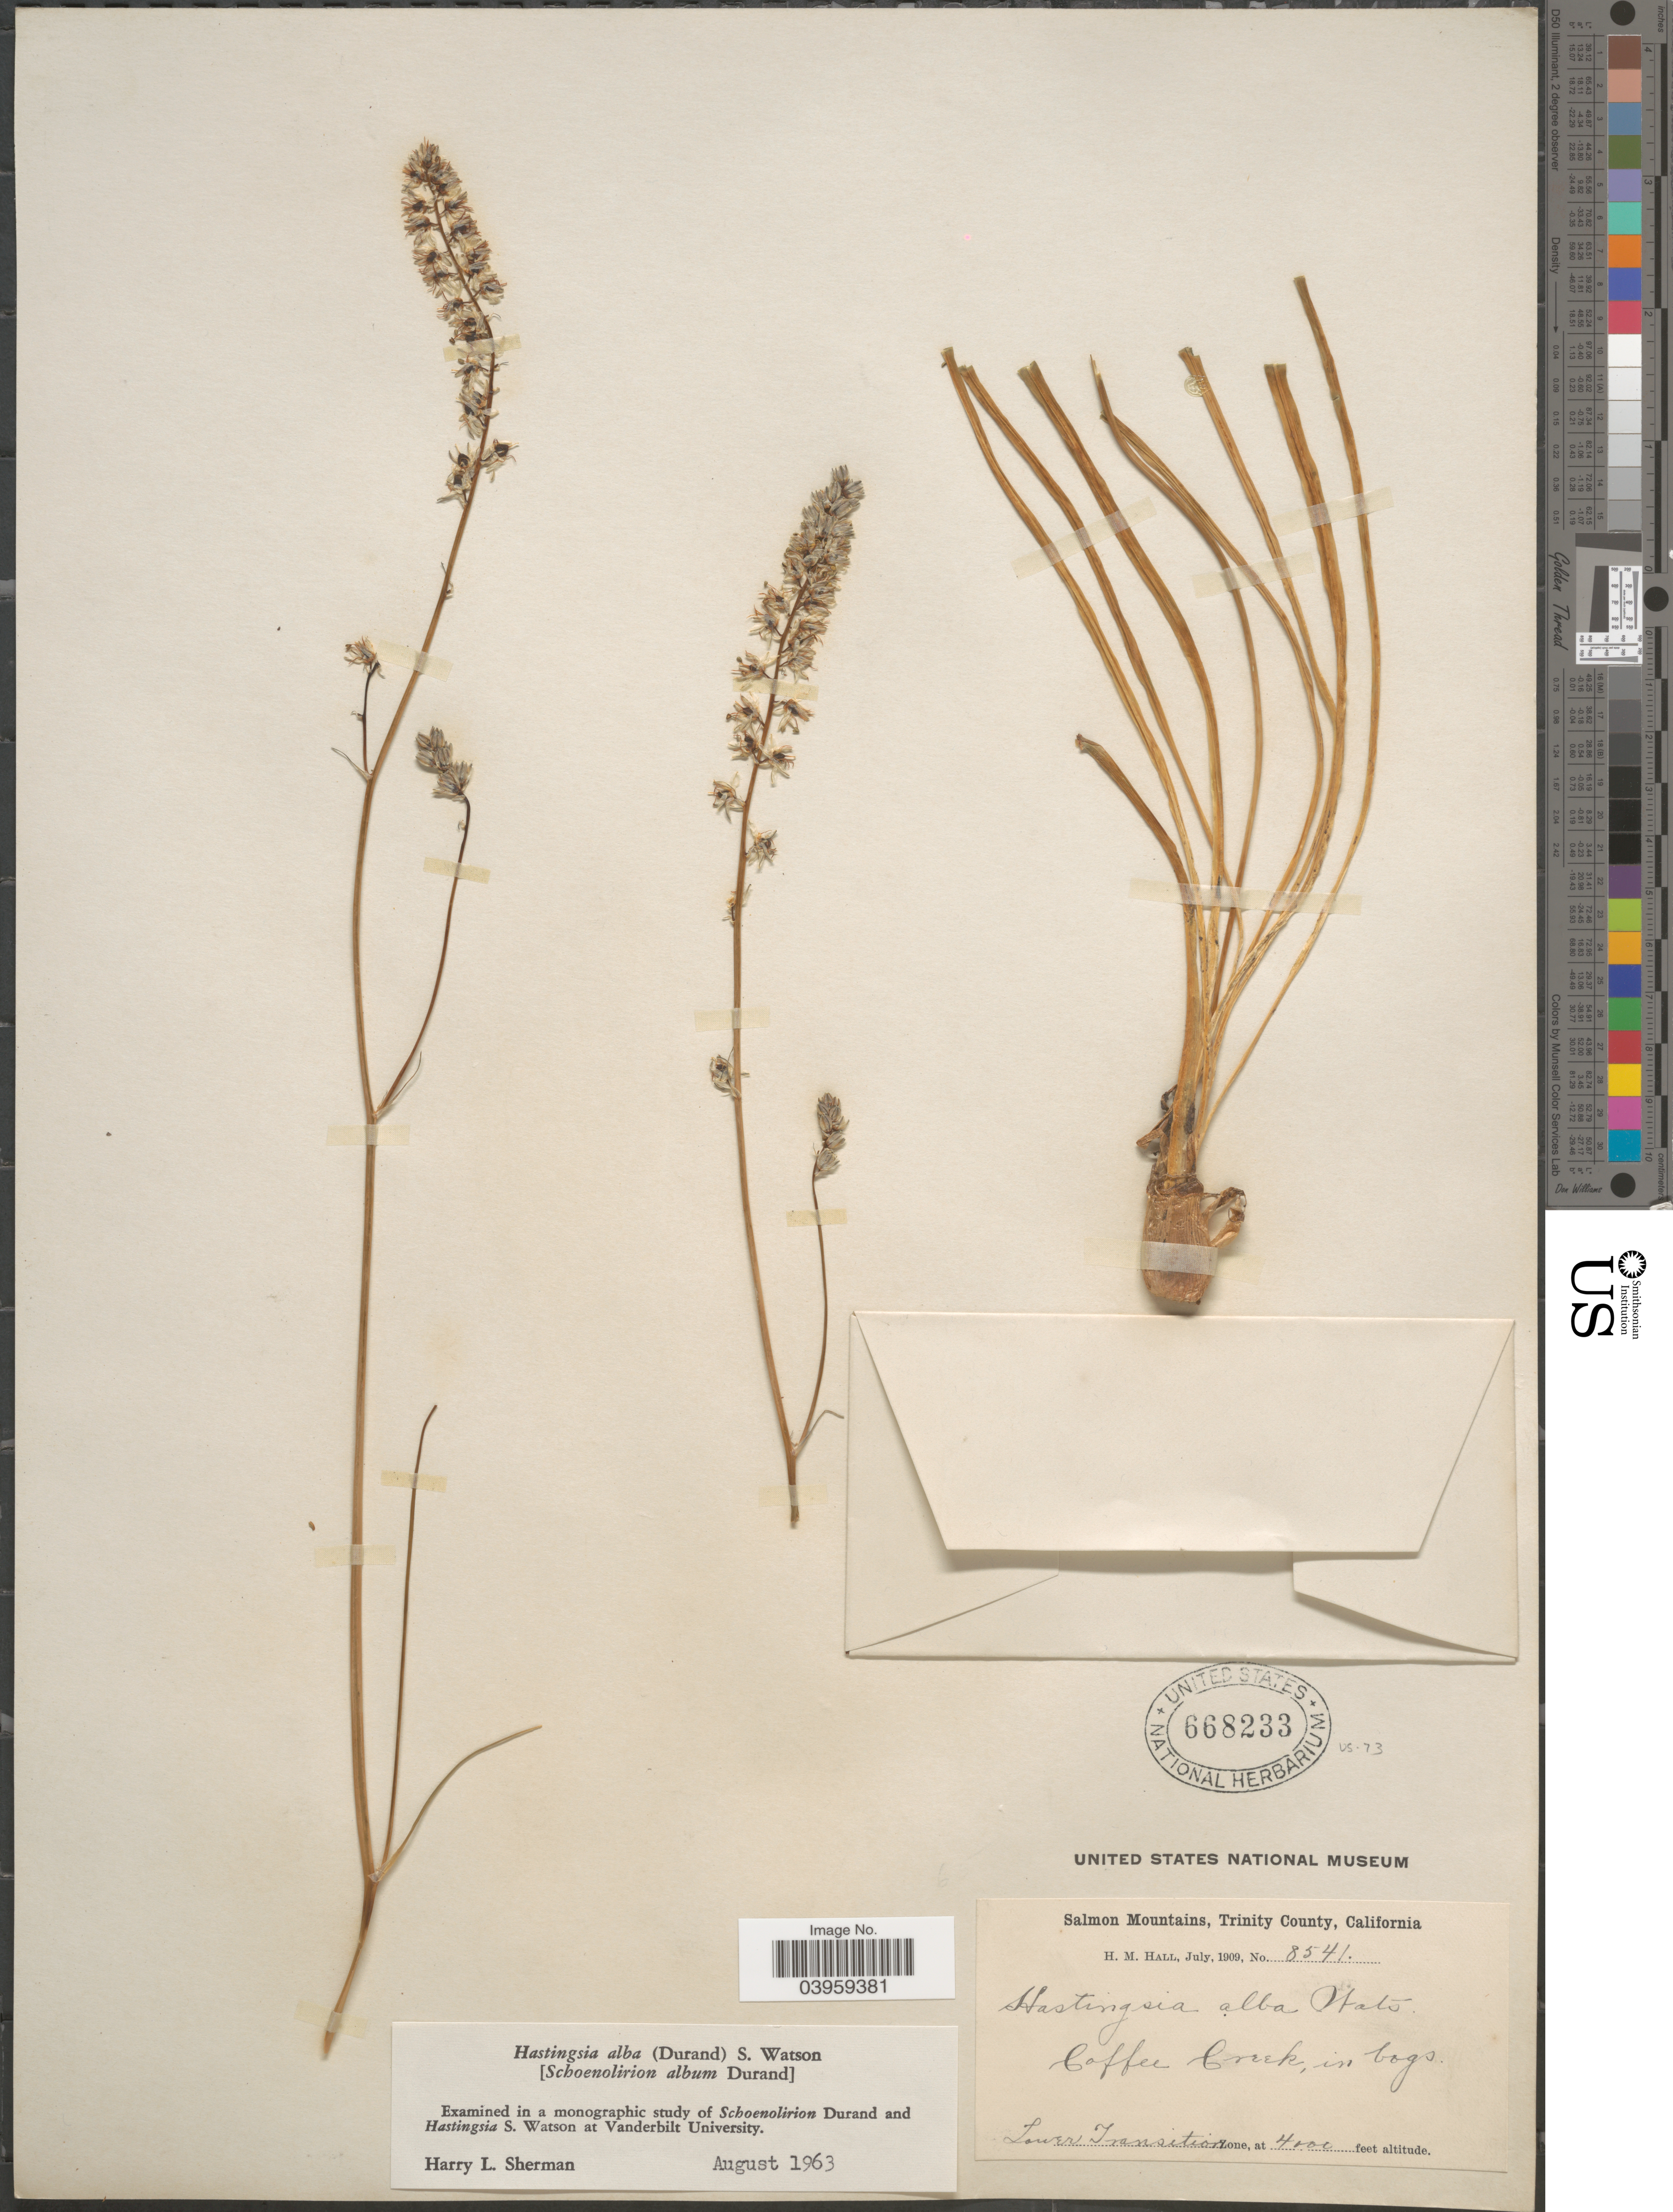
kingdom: Plantae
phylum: Tracheophyta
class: Liliopsida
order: Asparagales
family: Asparagaceae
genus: Hastingsia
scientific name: Hastingsia alba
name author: (Durand) S. Watson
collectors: H. M. Hall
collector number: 8541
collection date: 1909-07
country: United States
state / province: California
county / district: Trinity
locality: Salmon Mountains, Trinity County. Coffee Creek. Lower Transition Zone.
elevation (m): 1219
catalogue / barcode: US 668233